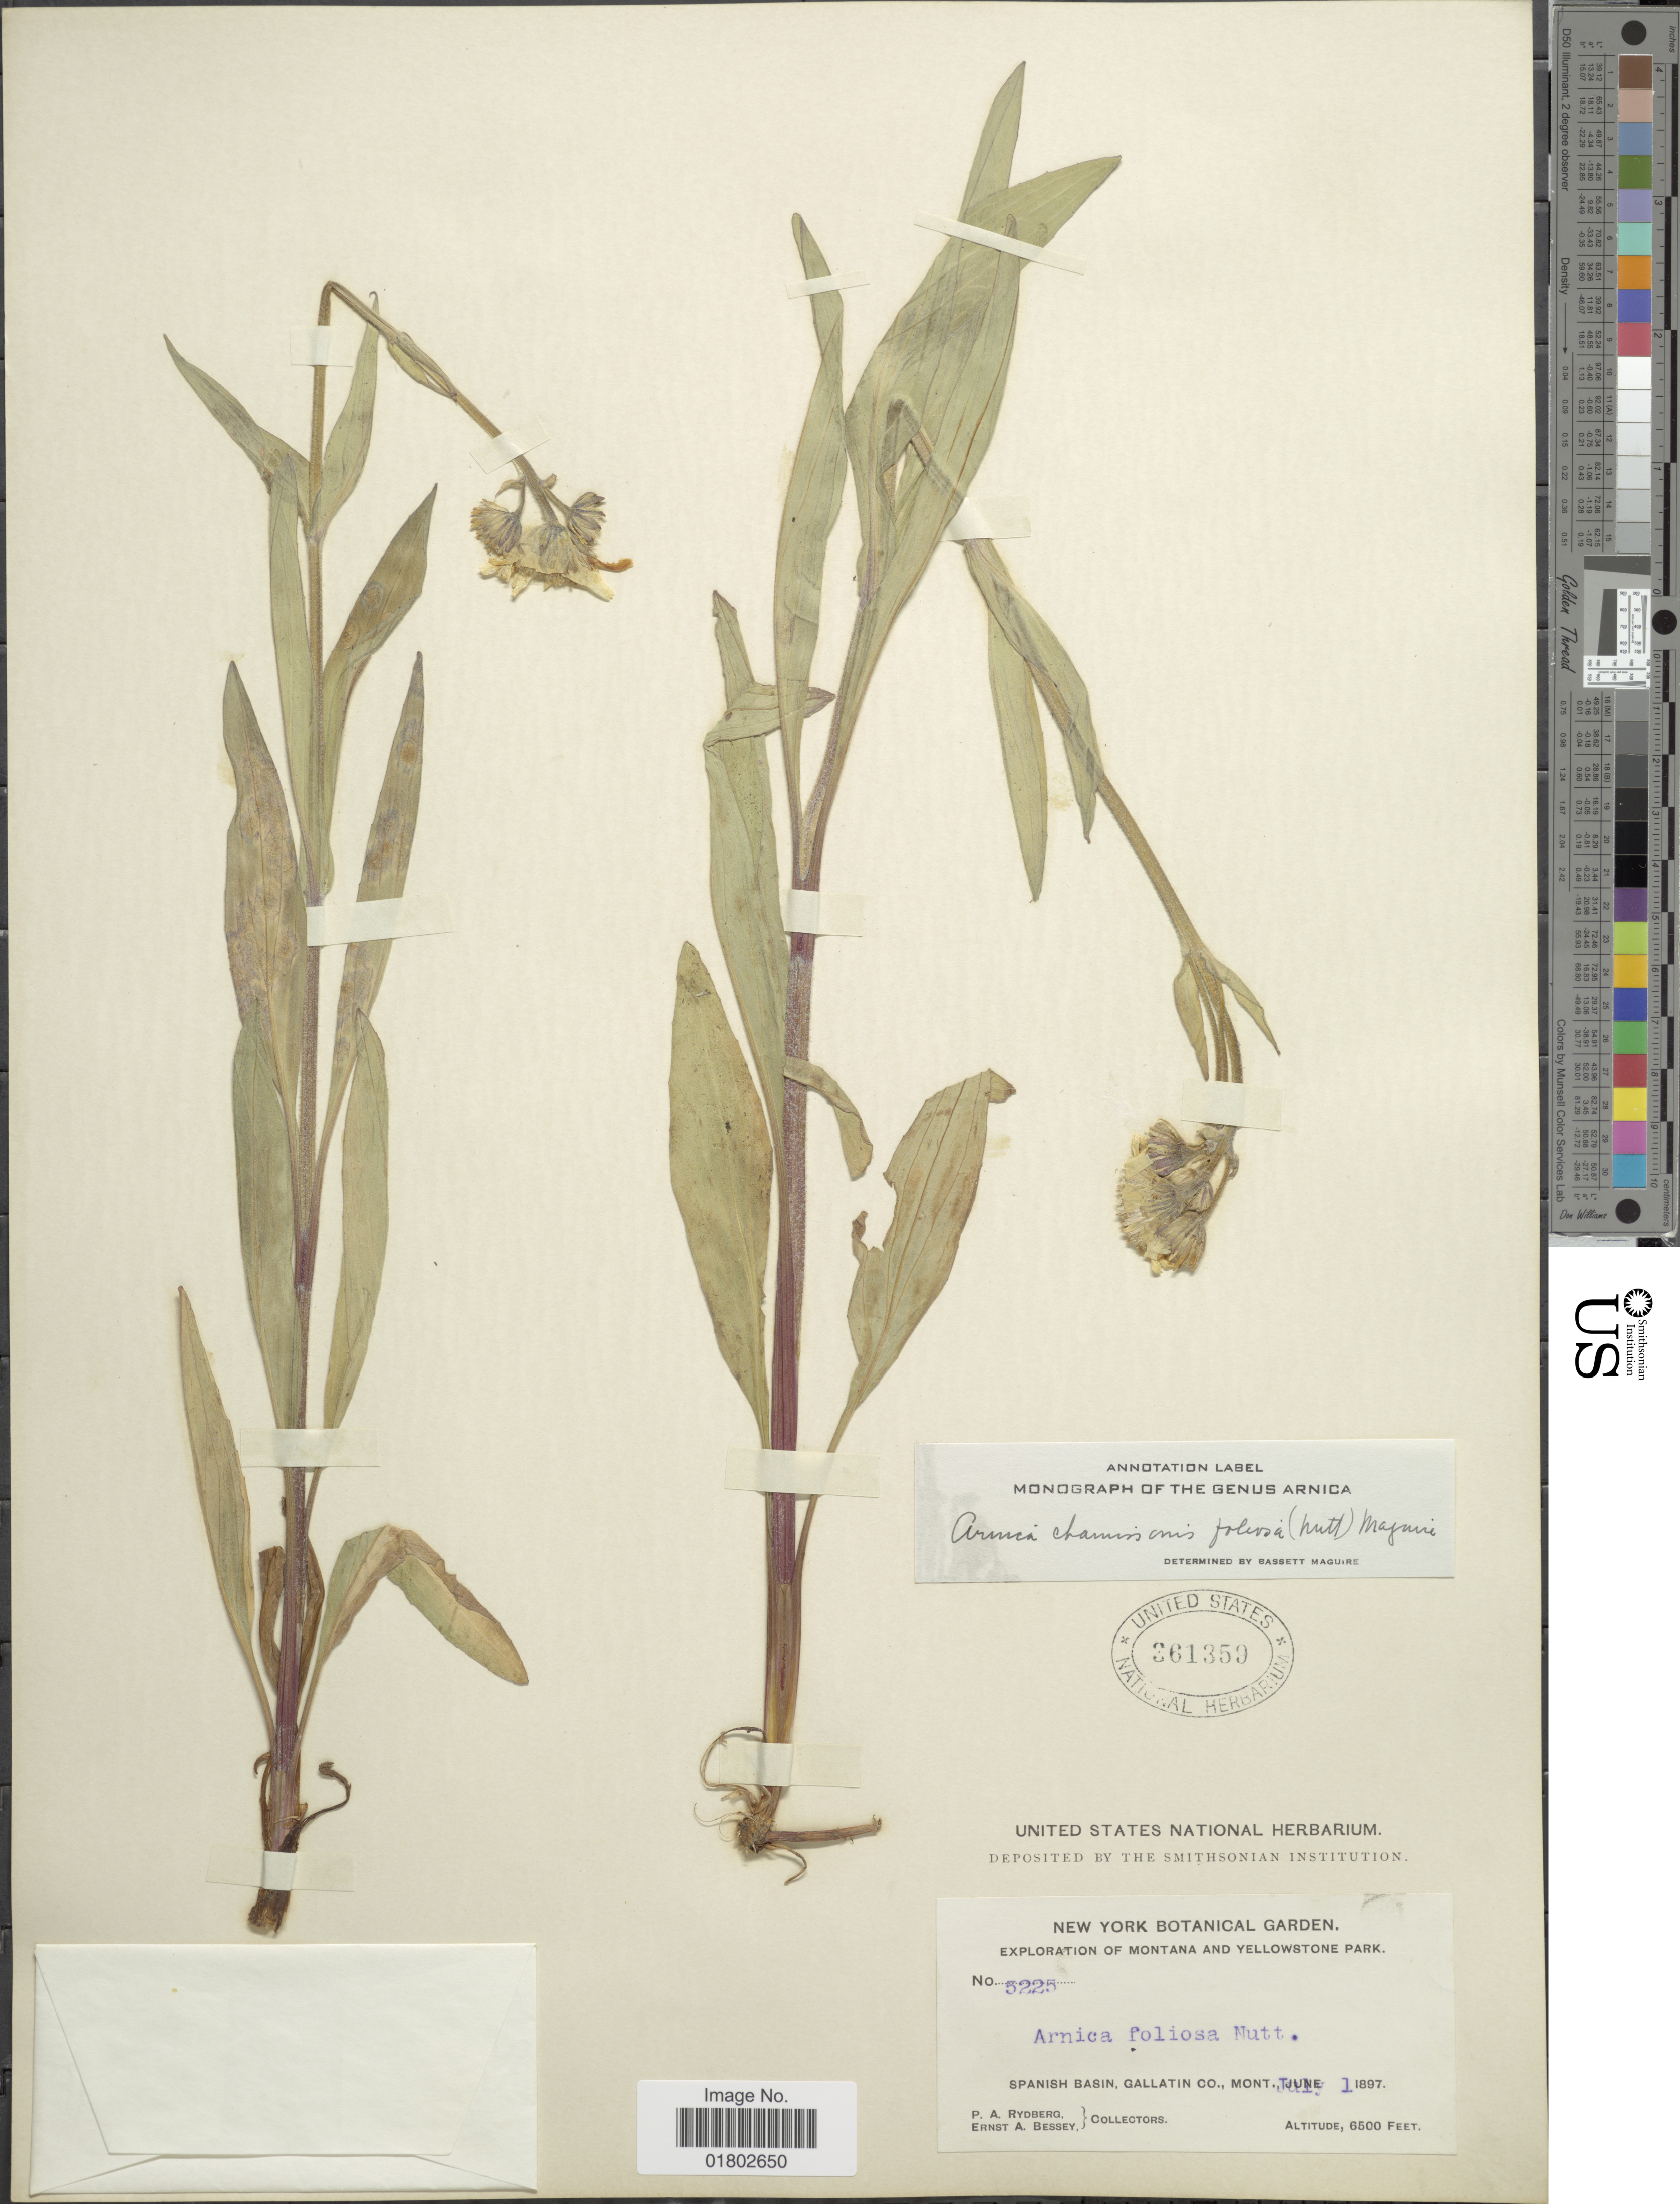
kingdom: Plantae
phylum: Tracheophyta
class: Magnoliopsida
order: Asterales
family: Asteraceae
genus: Arnica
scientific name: Arnica chamissonis subsp. foliosa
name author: (Nutt.) Maguire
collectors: P. A. Rydberg & E. A. Bessey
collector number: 5225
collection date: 1897-06-01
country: United States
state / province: Montana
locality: Spanish Basin, Gallatin Co.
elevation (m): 1981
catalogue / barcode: US 361359